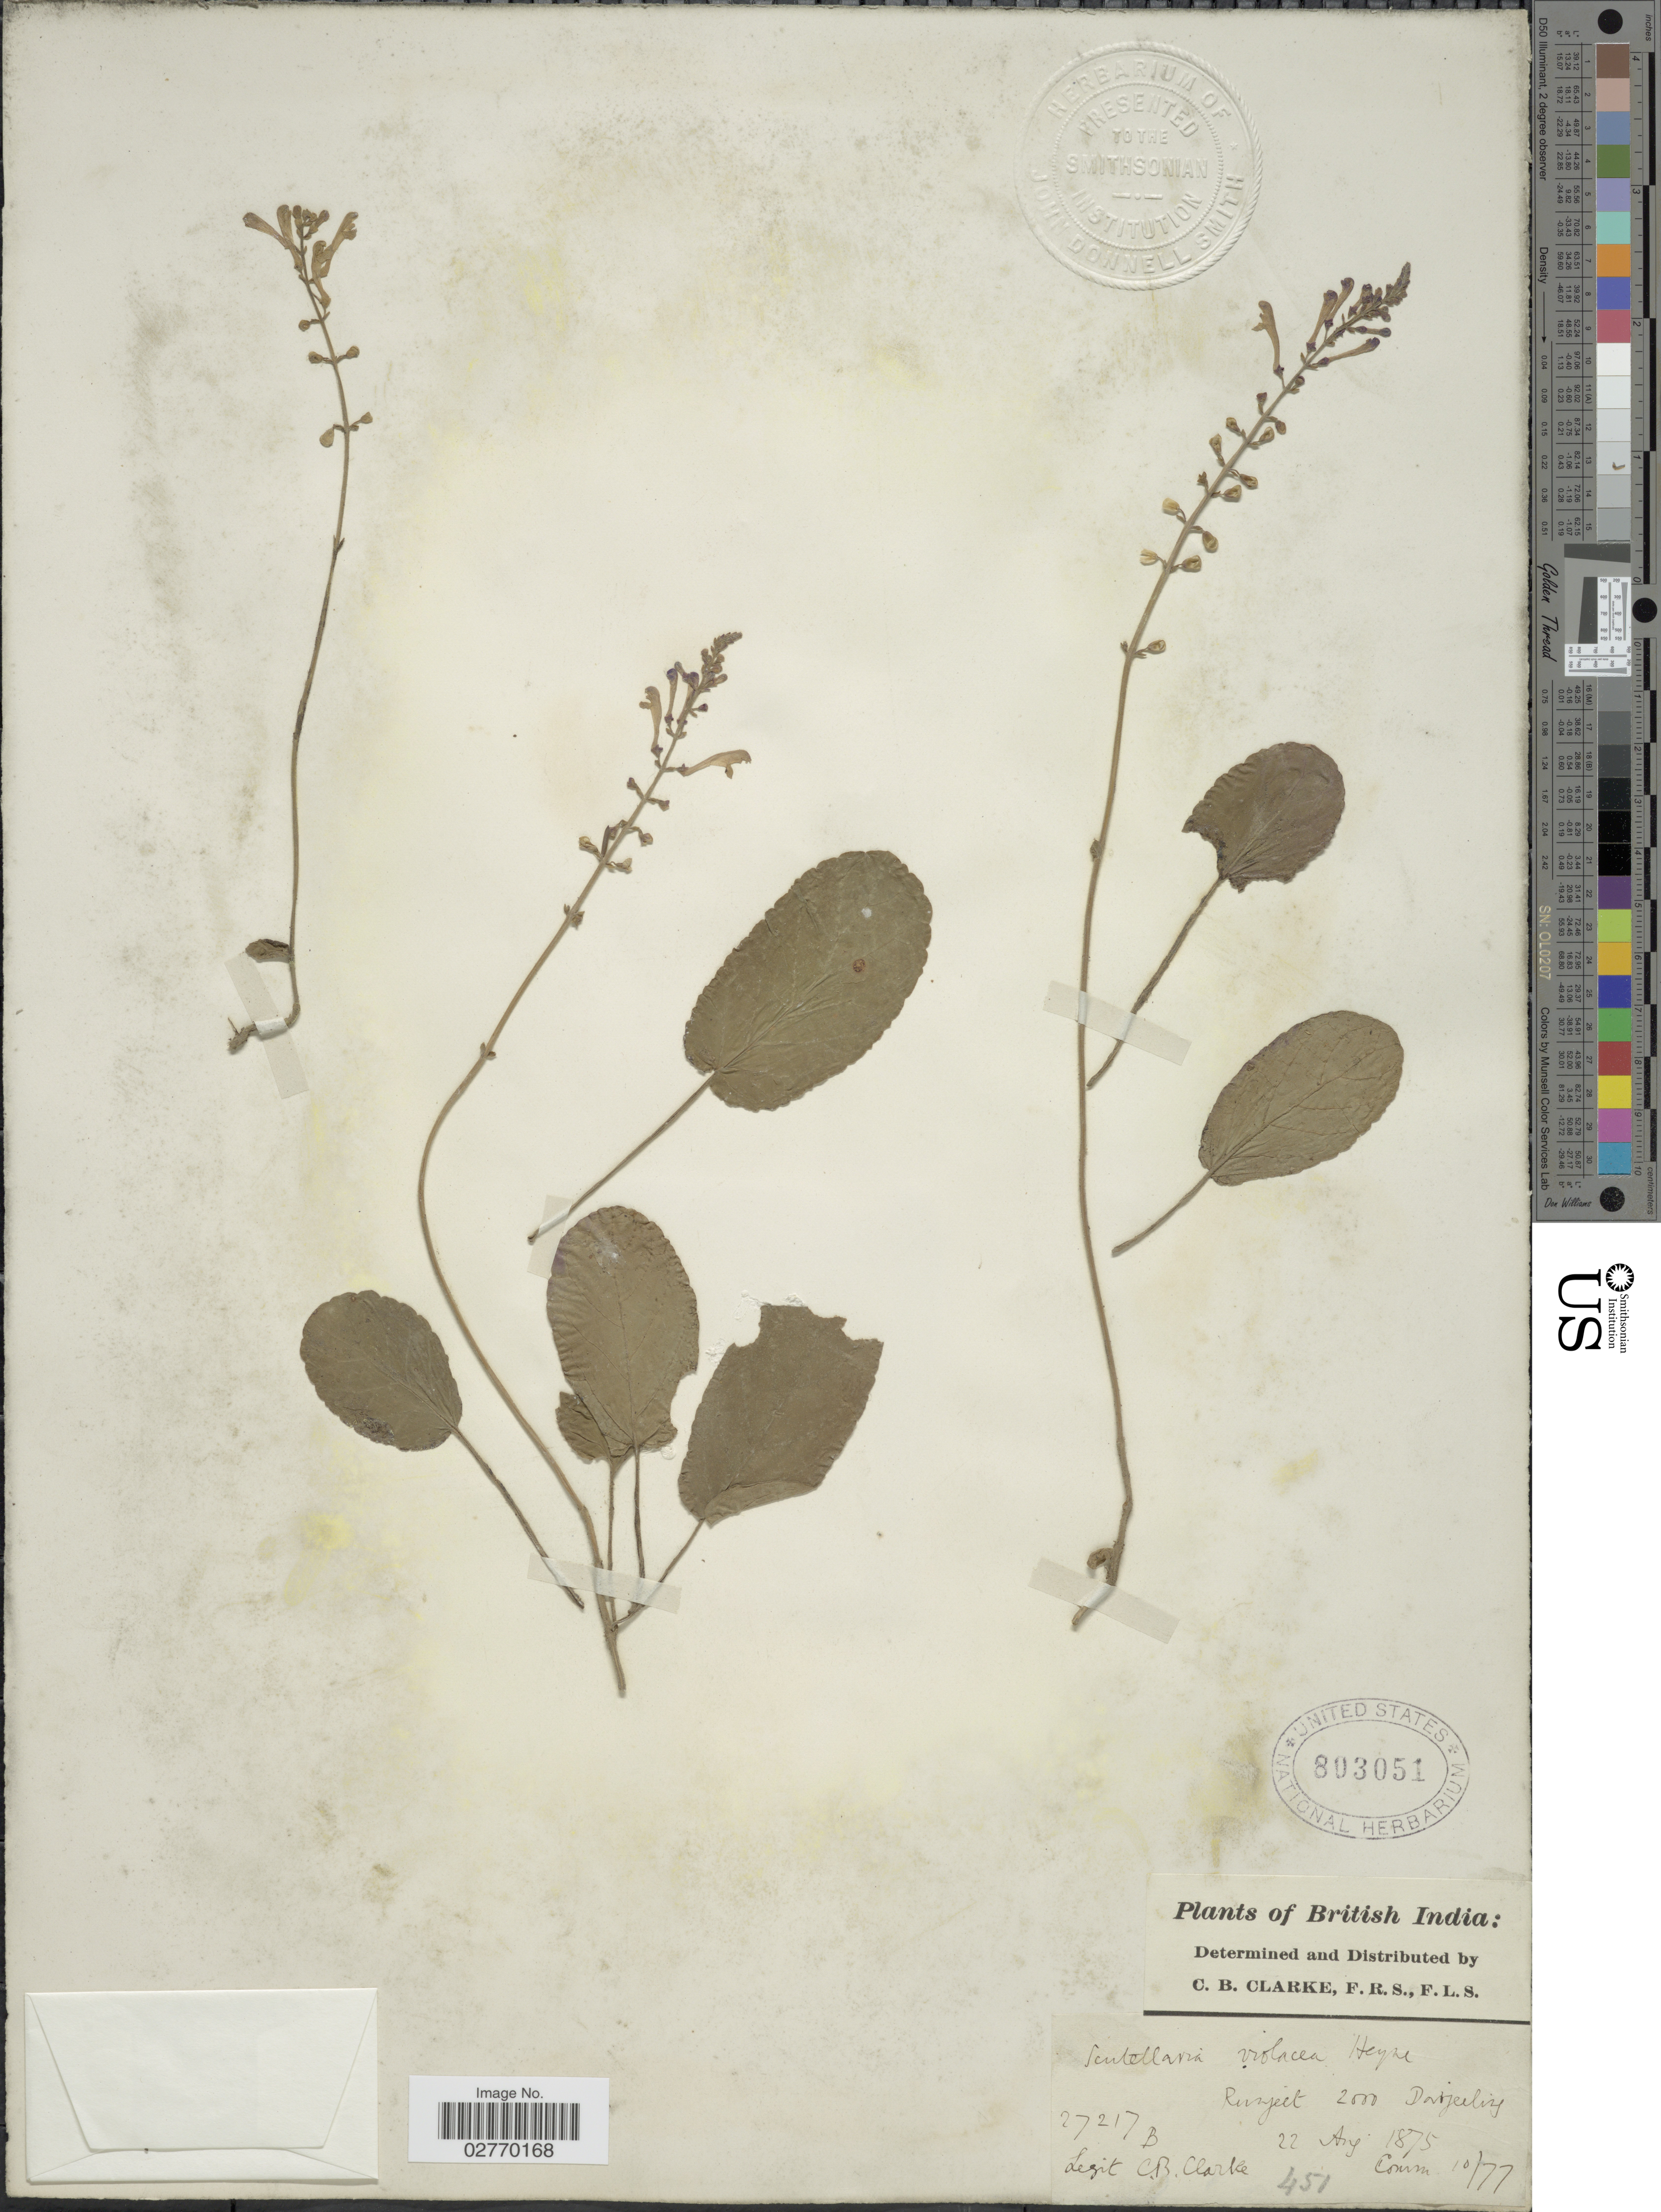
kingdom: Plantae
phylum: Tracheophyta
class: Magnoliopsida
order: Lamiales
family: Lamiaceae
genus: Scutellaria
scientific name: Scutellaria violacea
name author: B. Heyne ex Benth.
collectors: C. B. Clarke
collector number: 27217B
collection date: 1875-08-22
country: India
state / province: West Bengal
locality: British India, Runjeet, Darjeeling.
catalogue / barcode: US 803051